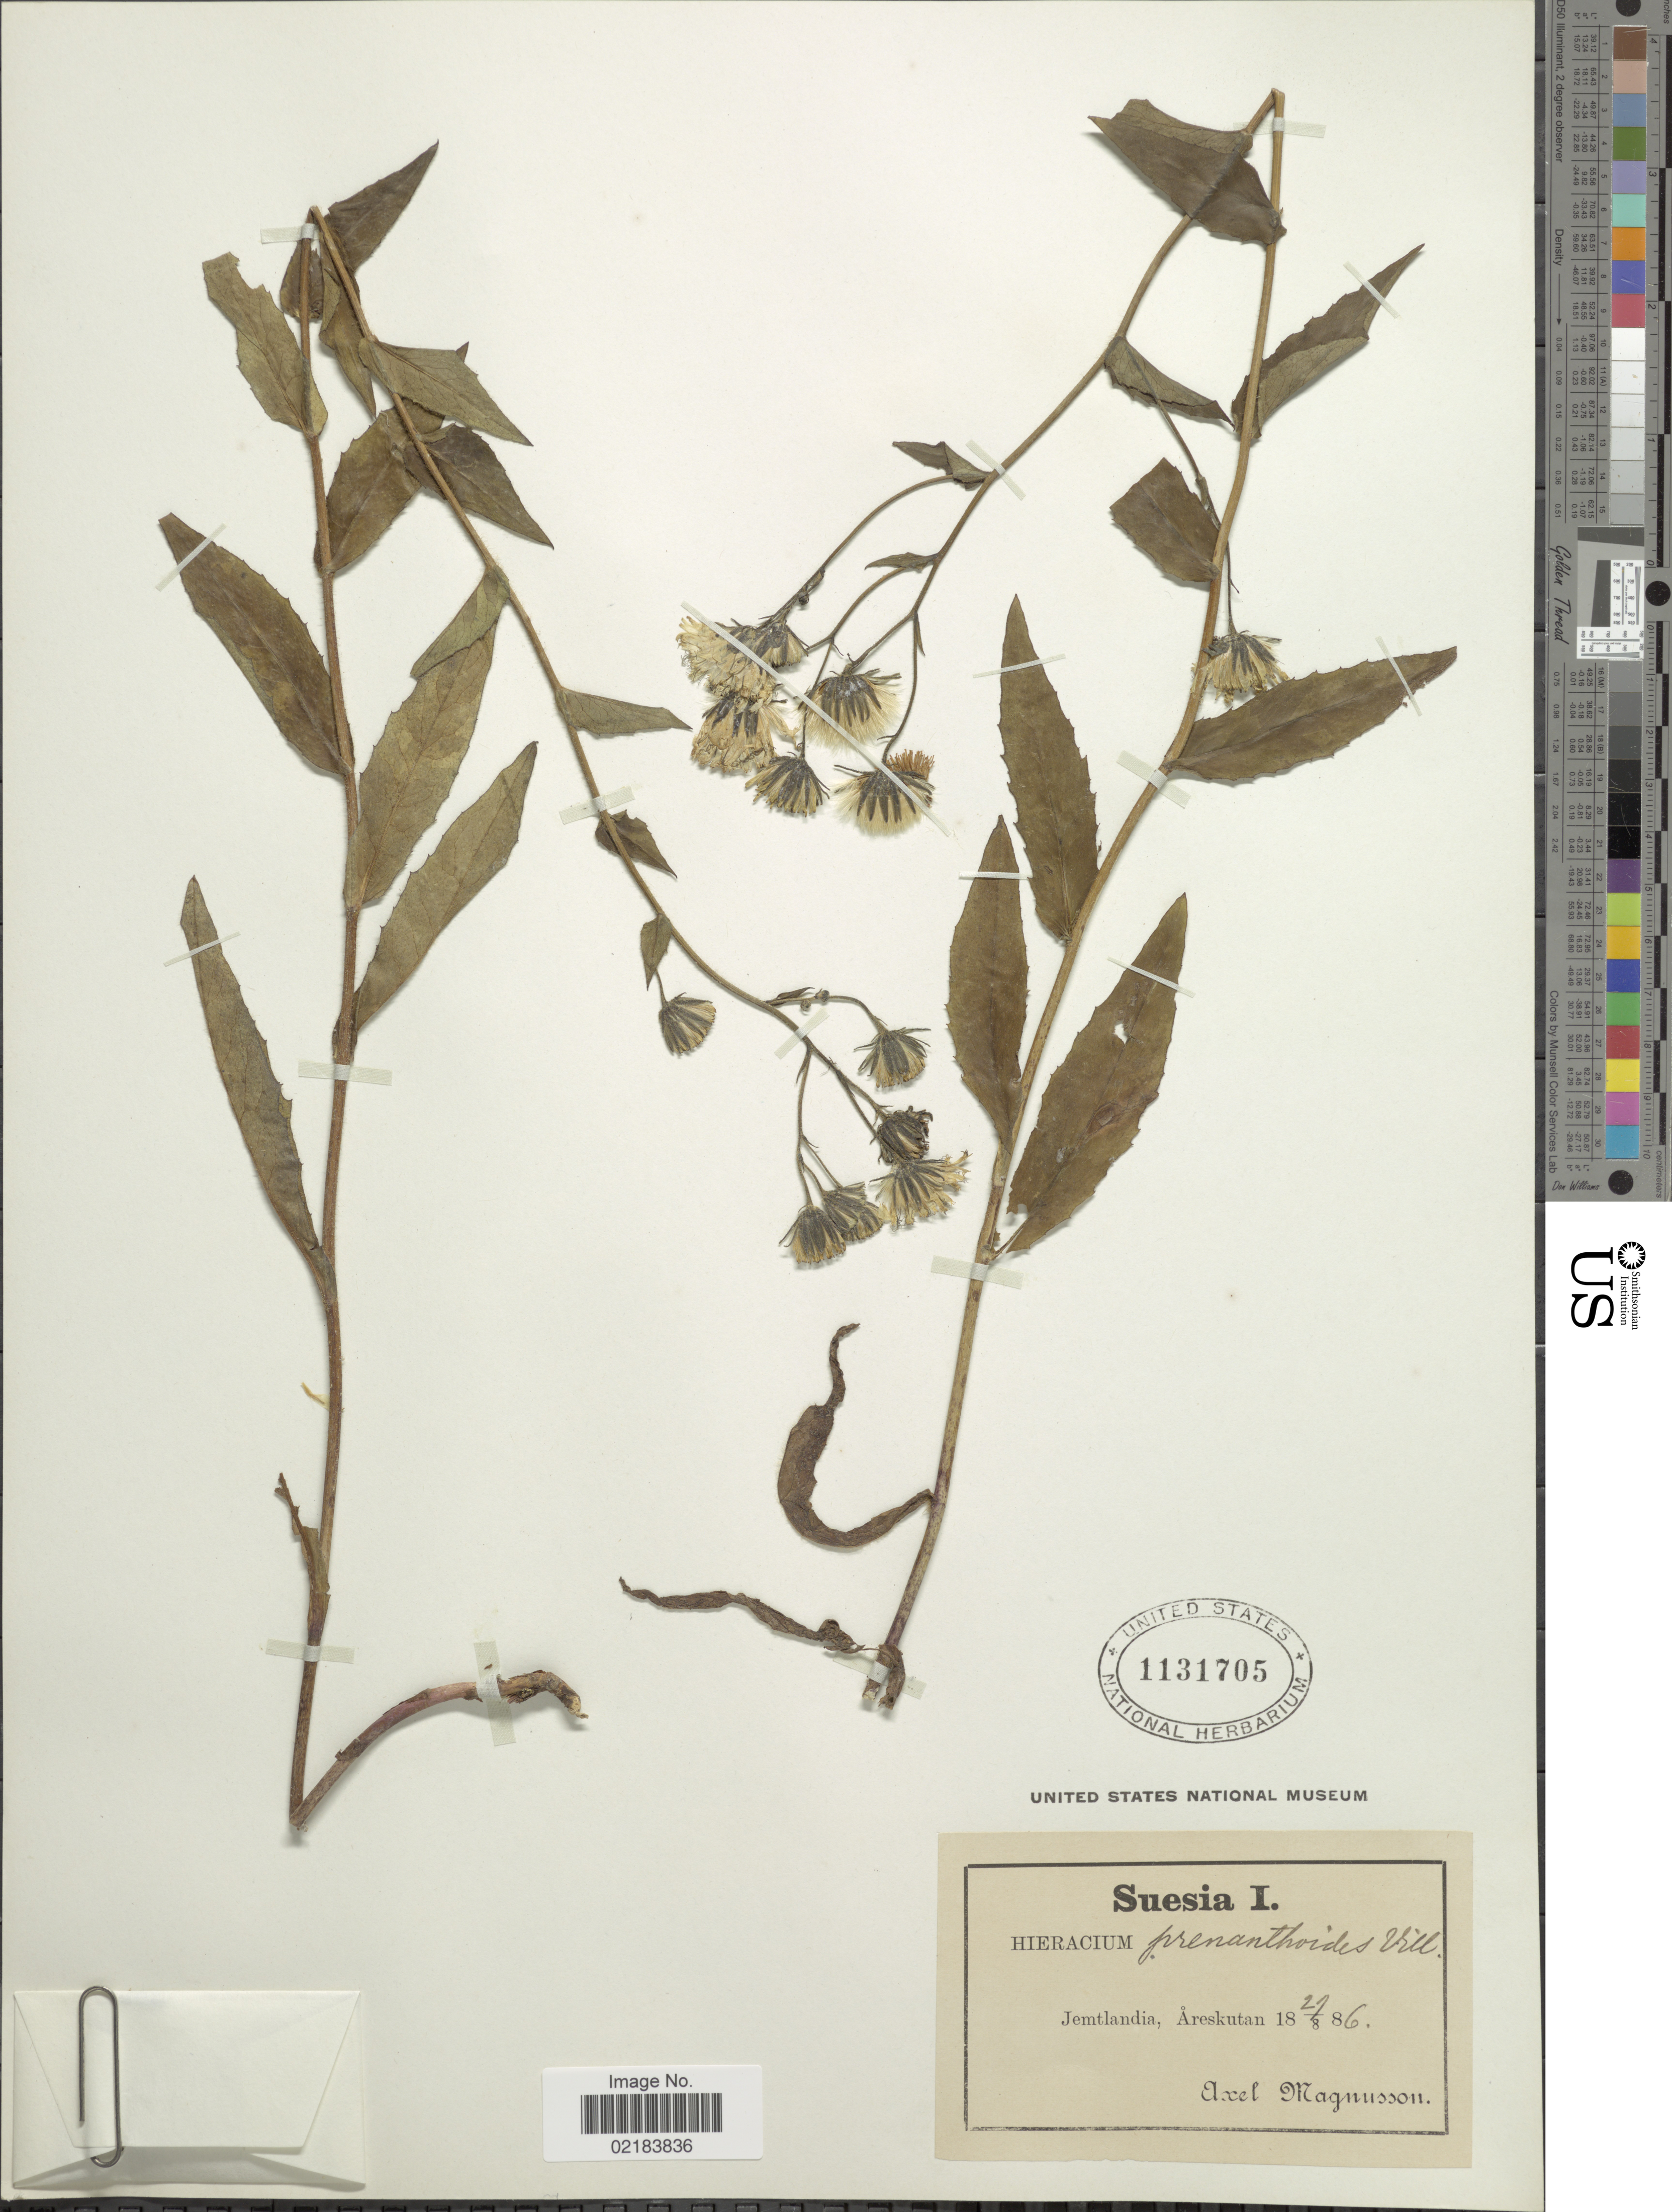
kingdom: Plantae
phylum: Tracheophyta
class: Magnoliopsida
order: Asterales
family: Asteraceae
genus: Hieracium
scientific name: Hieracium prenanthoides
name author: Vill.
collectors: A. Magnusson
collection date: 1886-08-27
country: Sweden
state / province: Jämtland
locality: Jemtlandia, Areskutan. Suesia I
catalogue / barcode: US 1131705